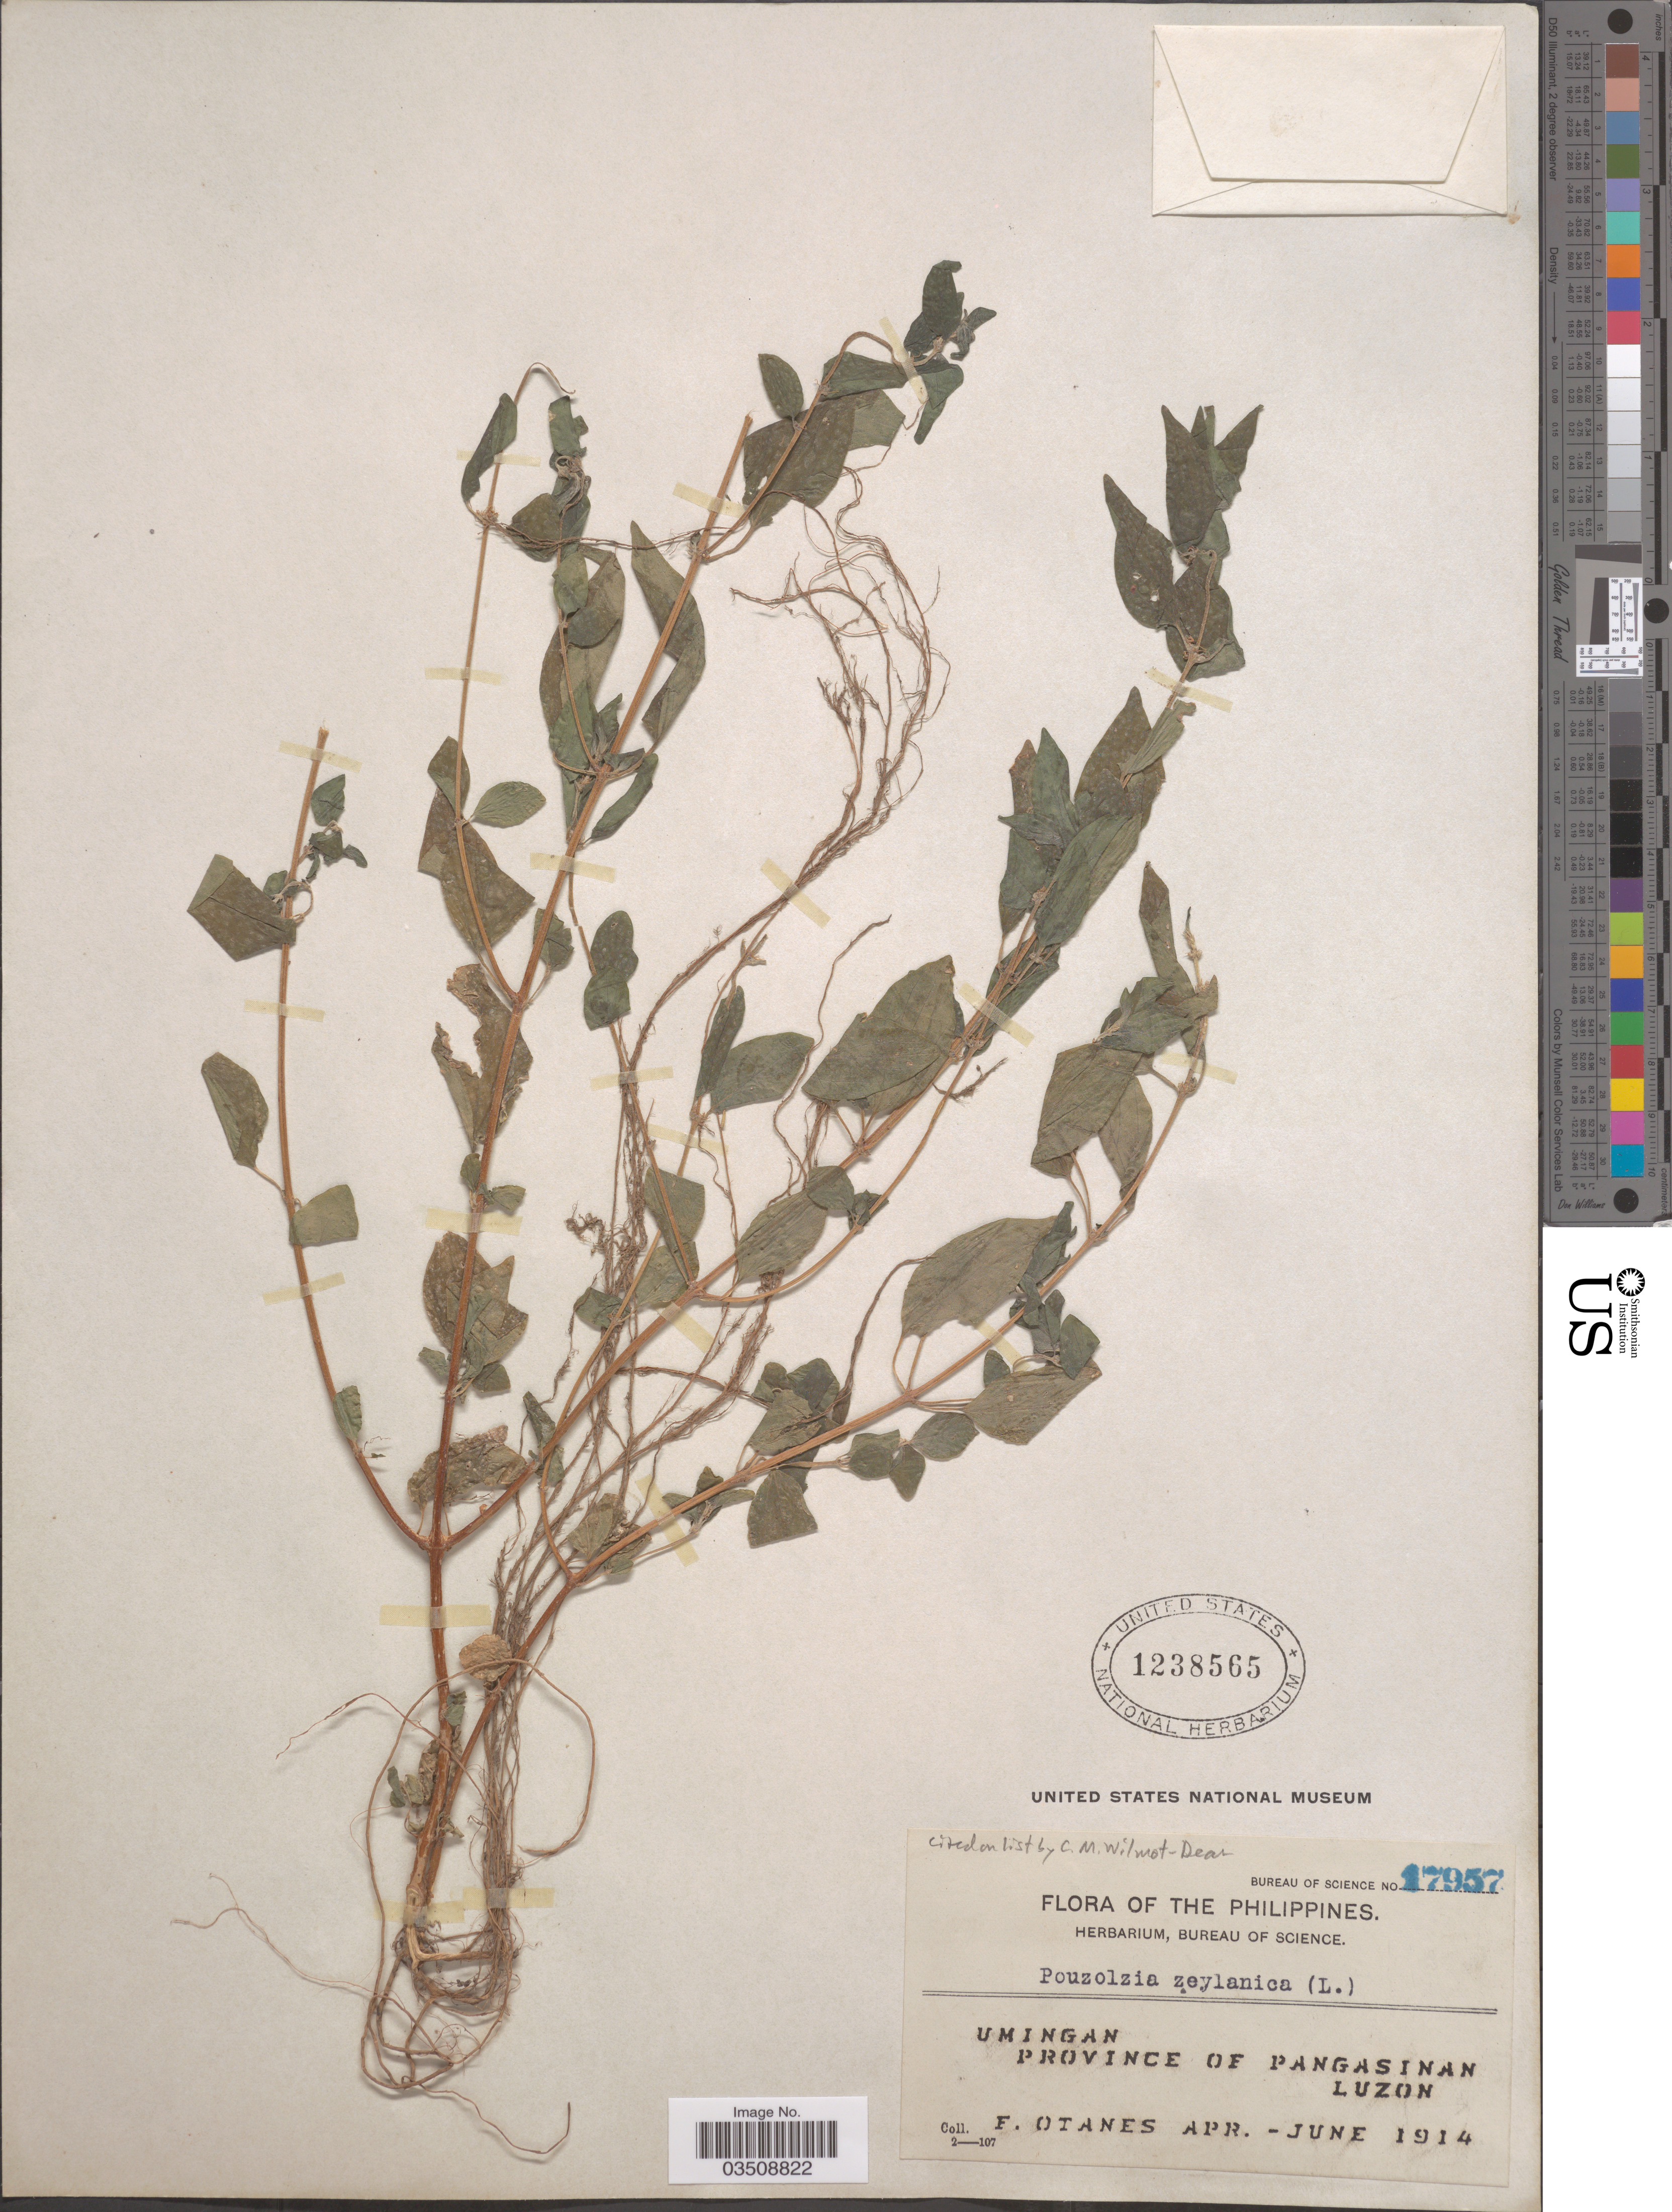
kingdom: Plantae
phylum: Tracheophyta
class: Magnoliopsida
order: Rosales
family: Urticaceae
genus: Pouzolzia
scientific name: Pouzolzia zeylanica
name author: (L.) Benn.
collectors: F. Q. Otanes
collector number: Bureau of Science 17957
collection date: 1914-04/1914-06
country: Philippines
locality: Umingan. Province of Pangasinan, Luzon.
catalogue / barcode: US 1238565